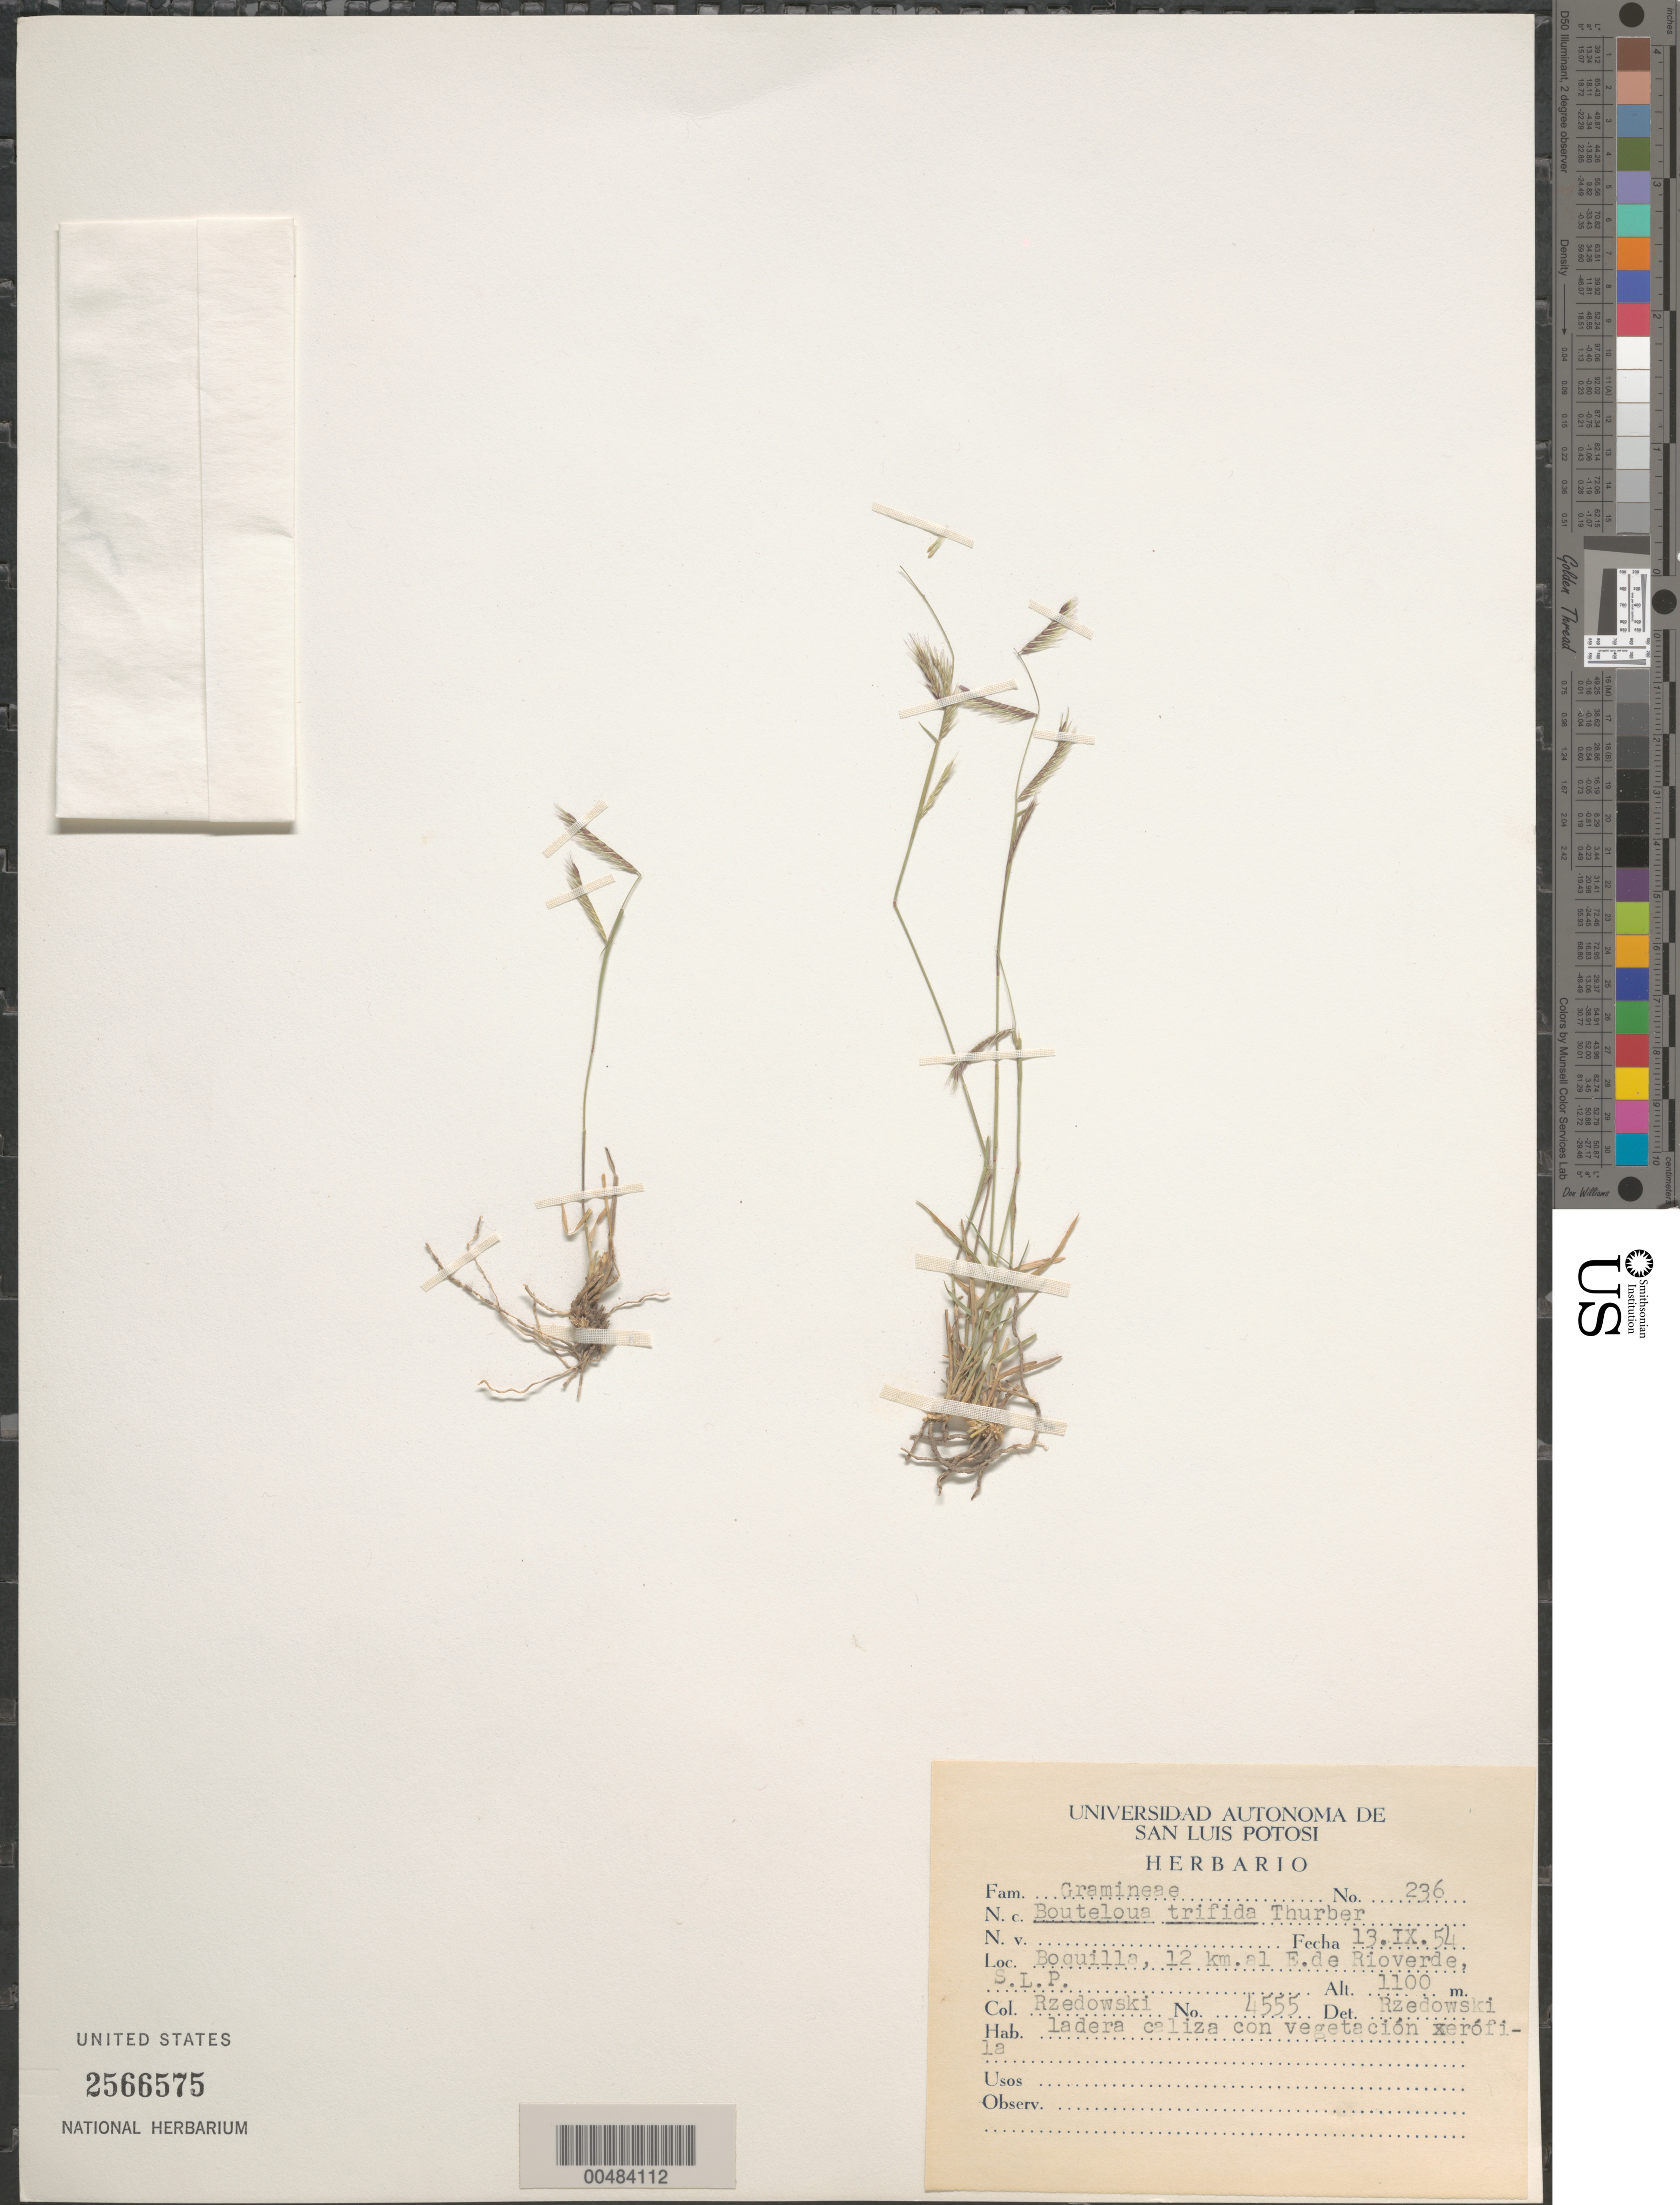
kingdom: Plantae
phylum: Tracheophyta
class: Liliopsida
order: Poales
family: Poaceae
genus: Bouteloua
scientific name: Bouteloua trifida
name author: Thurb.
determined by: Rzedowski, J.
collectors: J. Rzedowski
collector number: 4555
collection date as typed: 13 Sep 1954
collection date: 1954-09-13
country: Mexico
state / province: San Luis Potosi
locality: Boquilla, 12 km al E de Rioverde, S.L.P.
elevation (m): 1100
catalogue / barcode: US 2566575